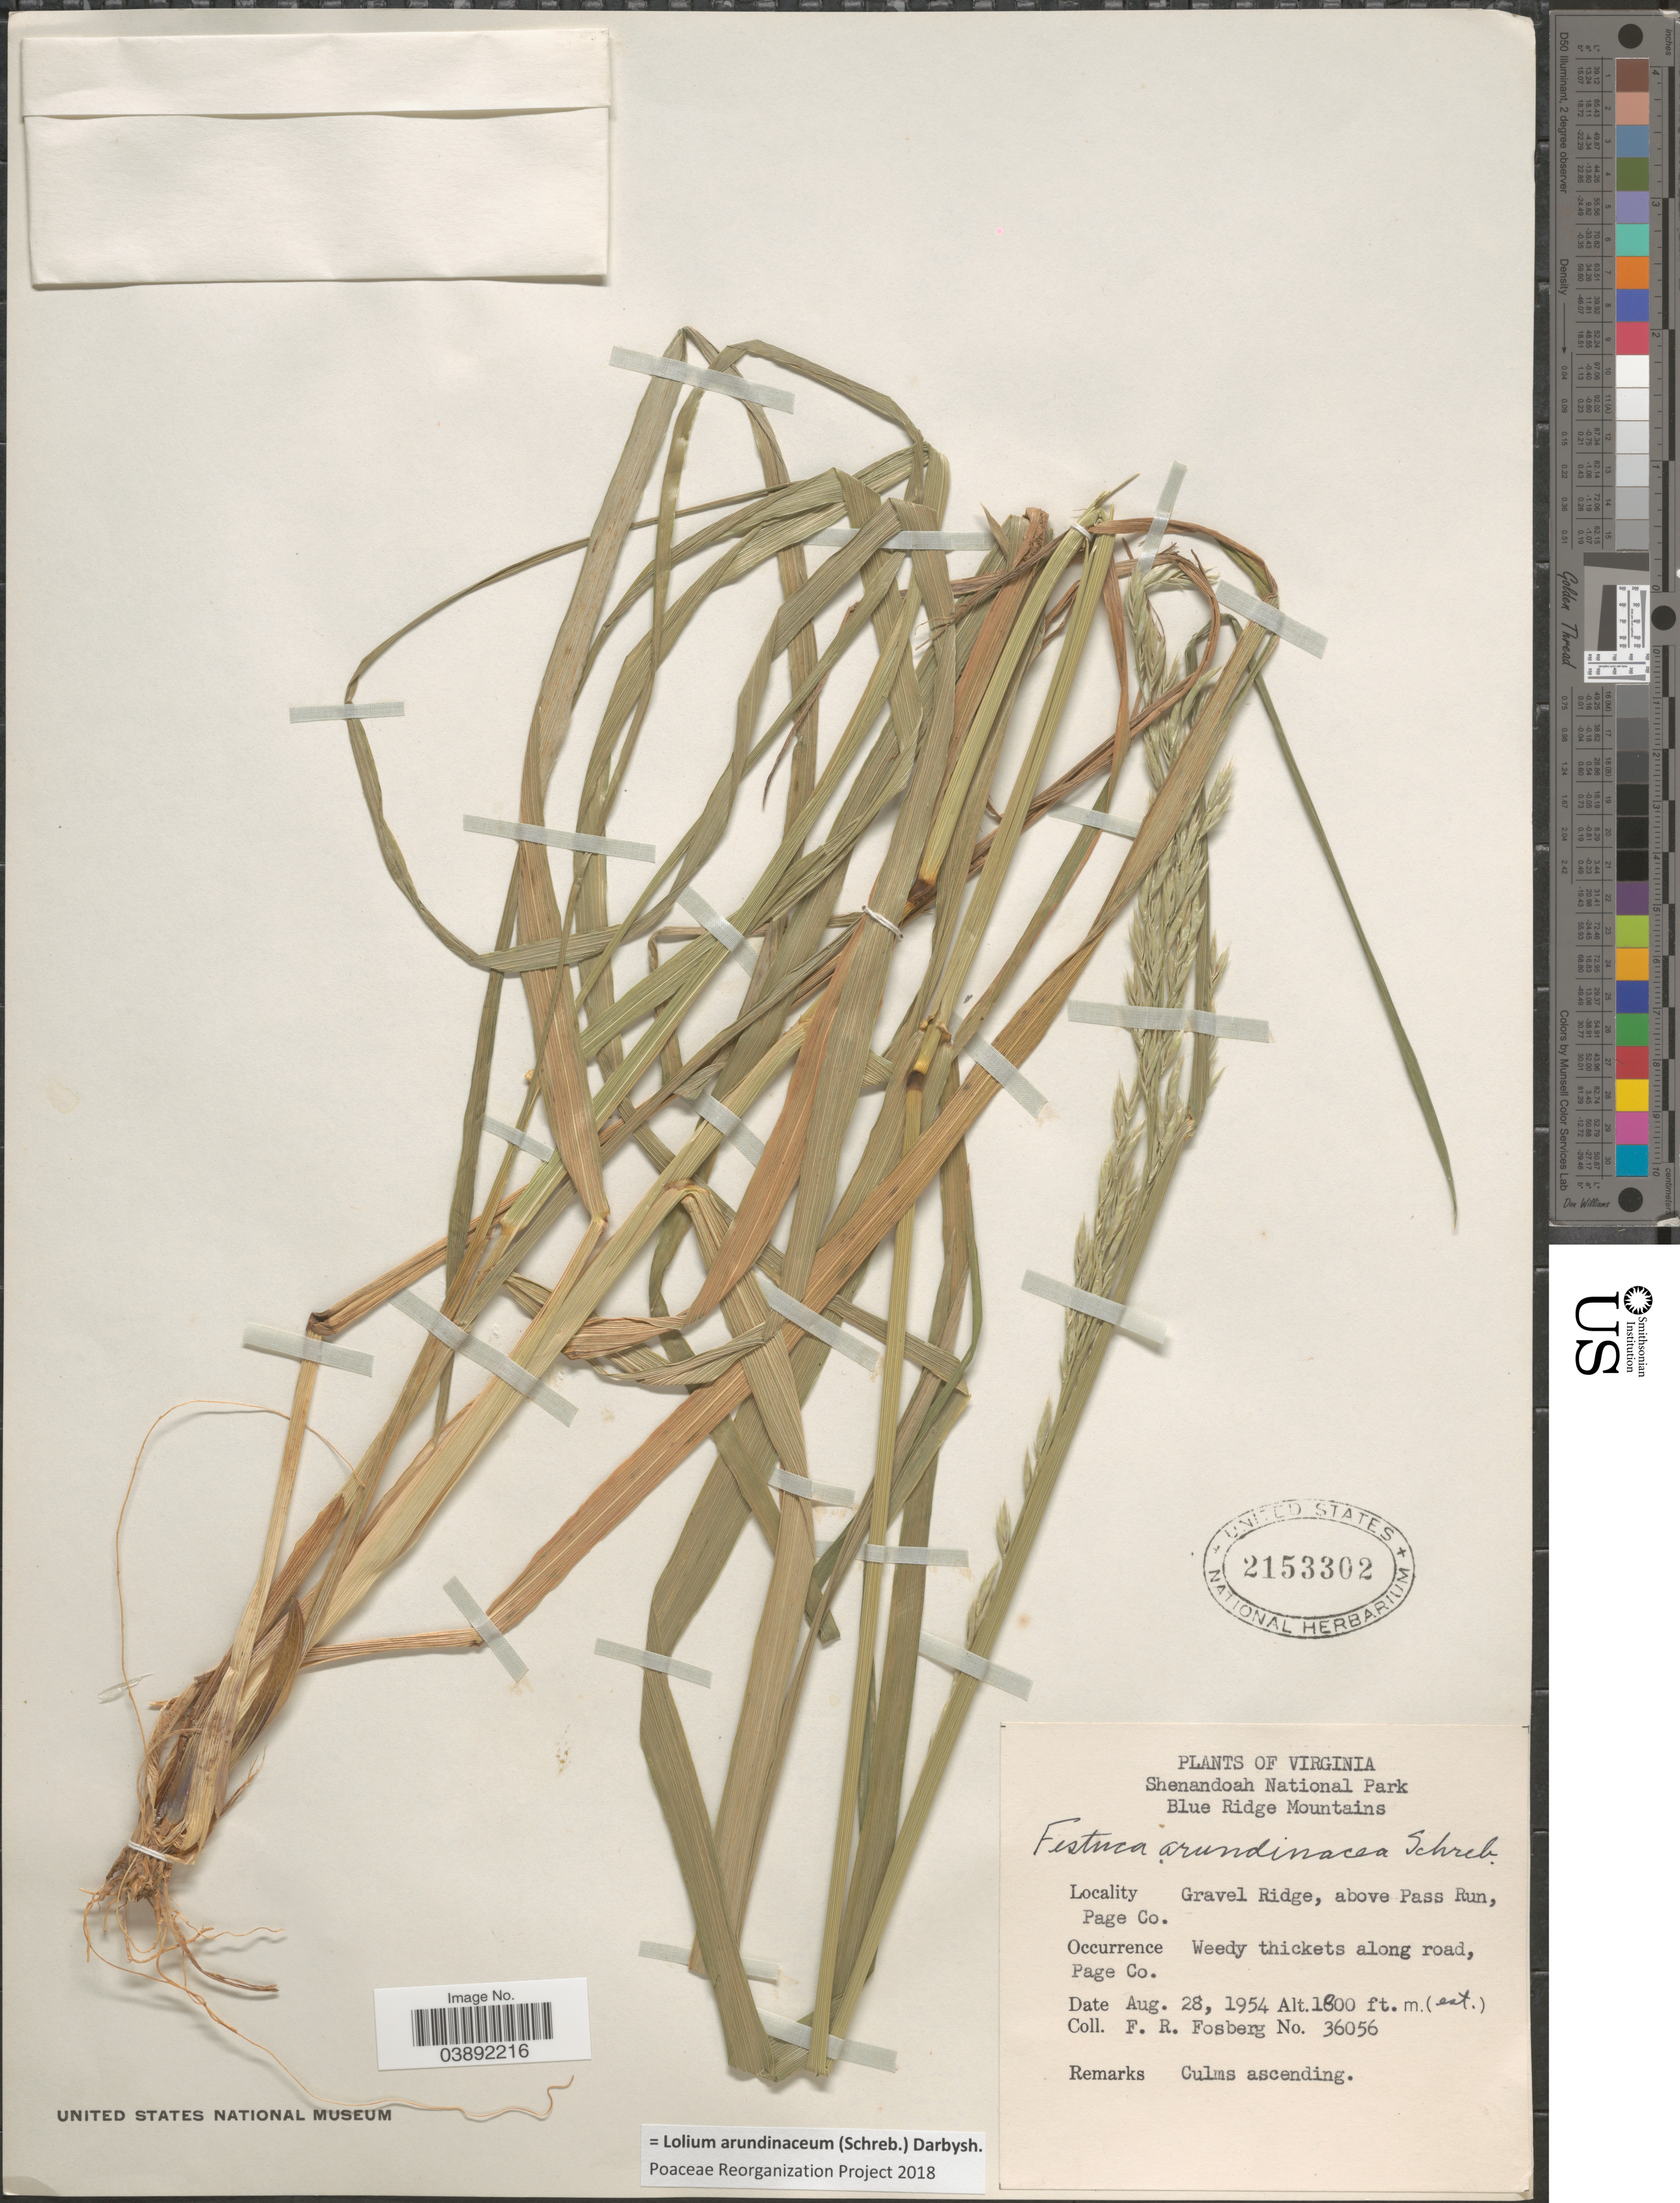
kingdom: Plantae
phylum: Tracheophyta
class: Liliopsida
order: Poales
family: Poaceae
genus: Lolium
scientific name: Lolium arundinaceum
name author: (Schreb.) Darbysh.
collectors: F. R. Fosberg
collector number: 36056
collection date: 1954-08-28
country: United States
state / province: Virginia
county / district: Page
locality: Shenandoah National Park. Blue Ridge Mountains. Gravel Ridge, above Pass Run, Page Co. Weedy thickets along road, Page Co.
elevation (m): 549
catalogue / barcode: US 2153302